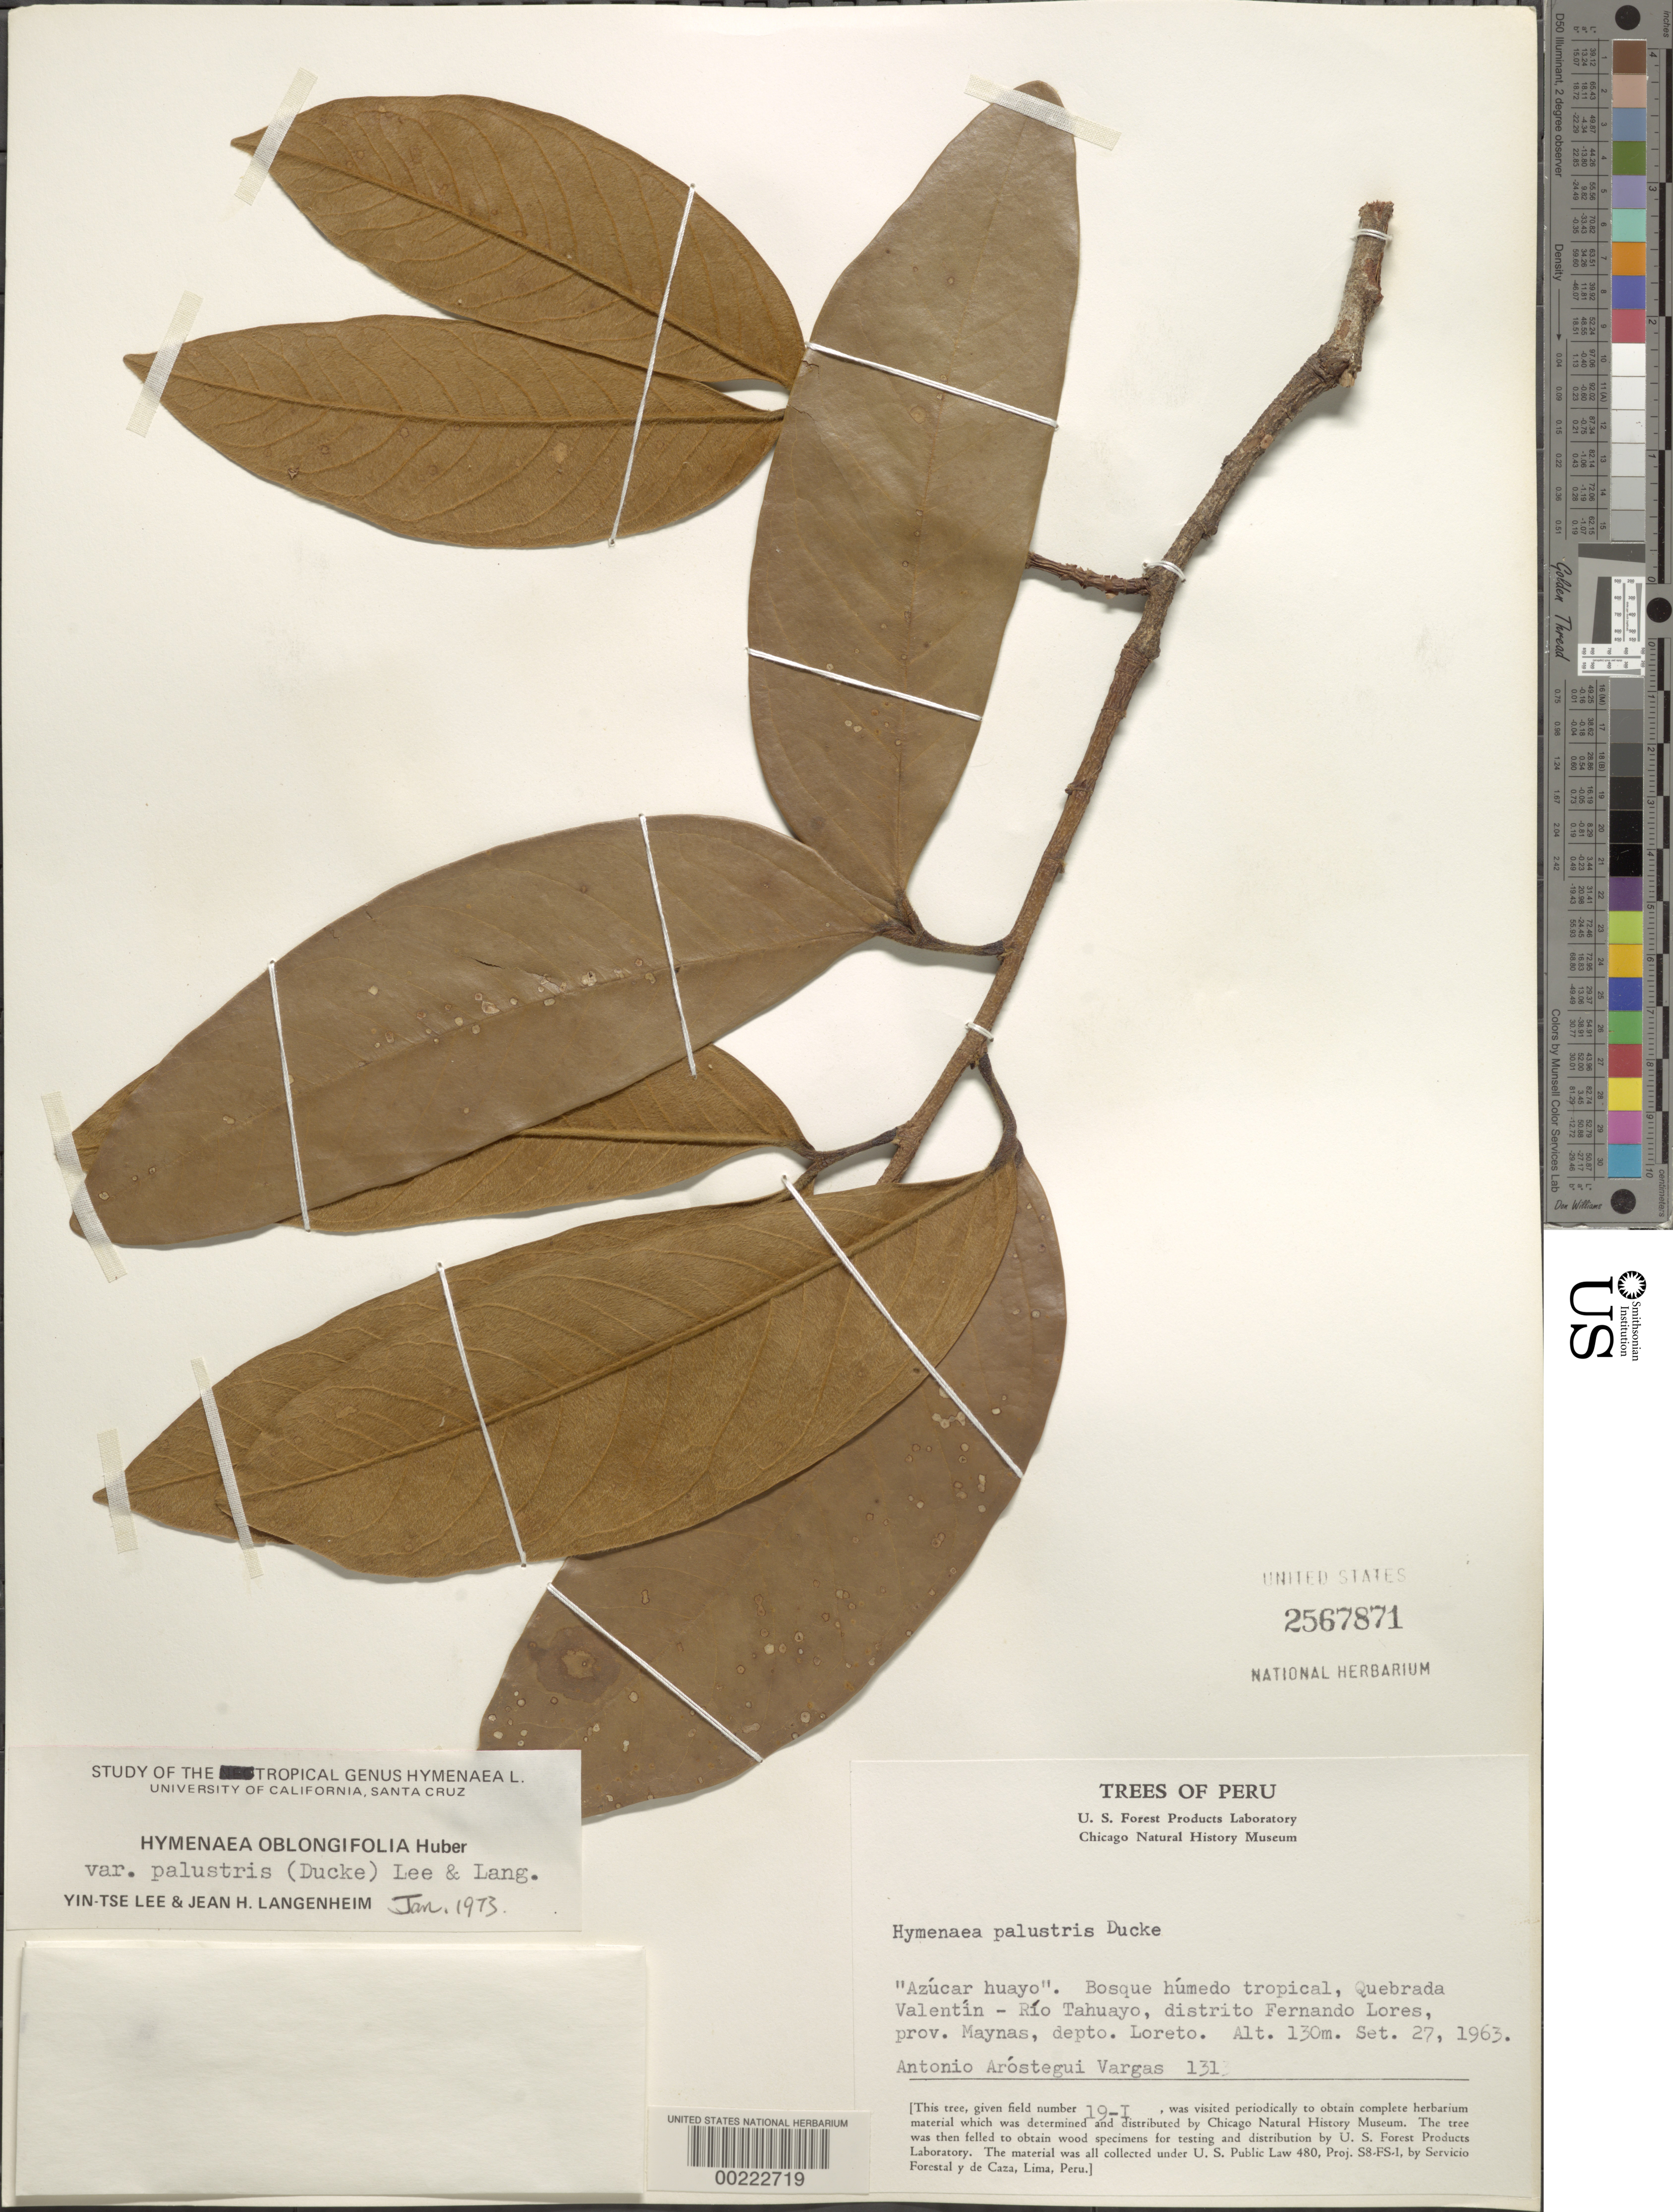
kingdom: Plantae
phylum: Tracheophyta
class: Magnoliopsida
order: Fabales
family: Fabaceae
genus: Hymenaea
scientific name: Hymenaea oblongifolia var. palustris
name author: (Ducke) Y.T. Lee & Langenh.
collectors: A. Vargas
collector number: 131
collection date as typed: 27 Sep 1963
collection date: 1963-09-27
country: Peru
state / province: Loreto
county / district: Maynas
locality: Quebrada valentin; rio tahuayo; fernando lores dist.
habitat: Rain forest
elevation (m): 350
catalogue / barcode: US 2567871